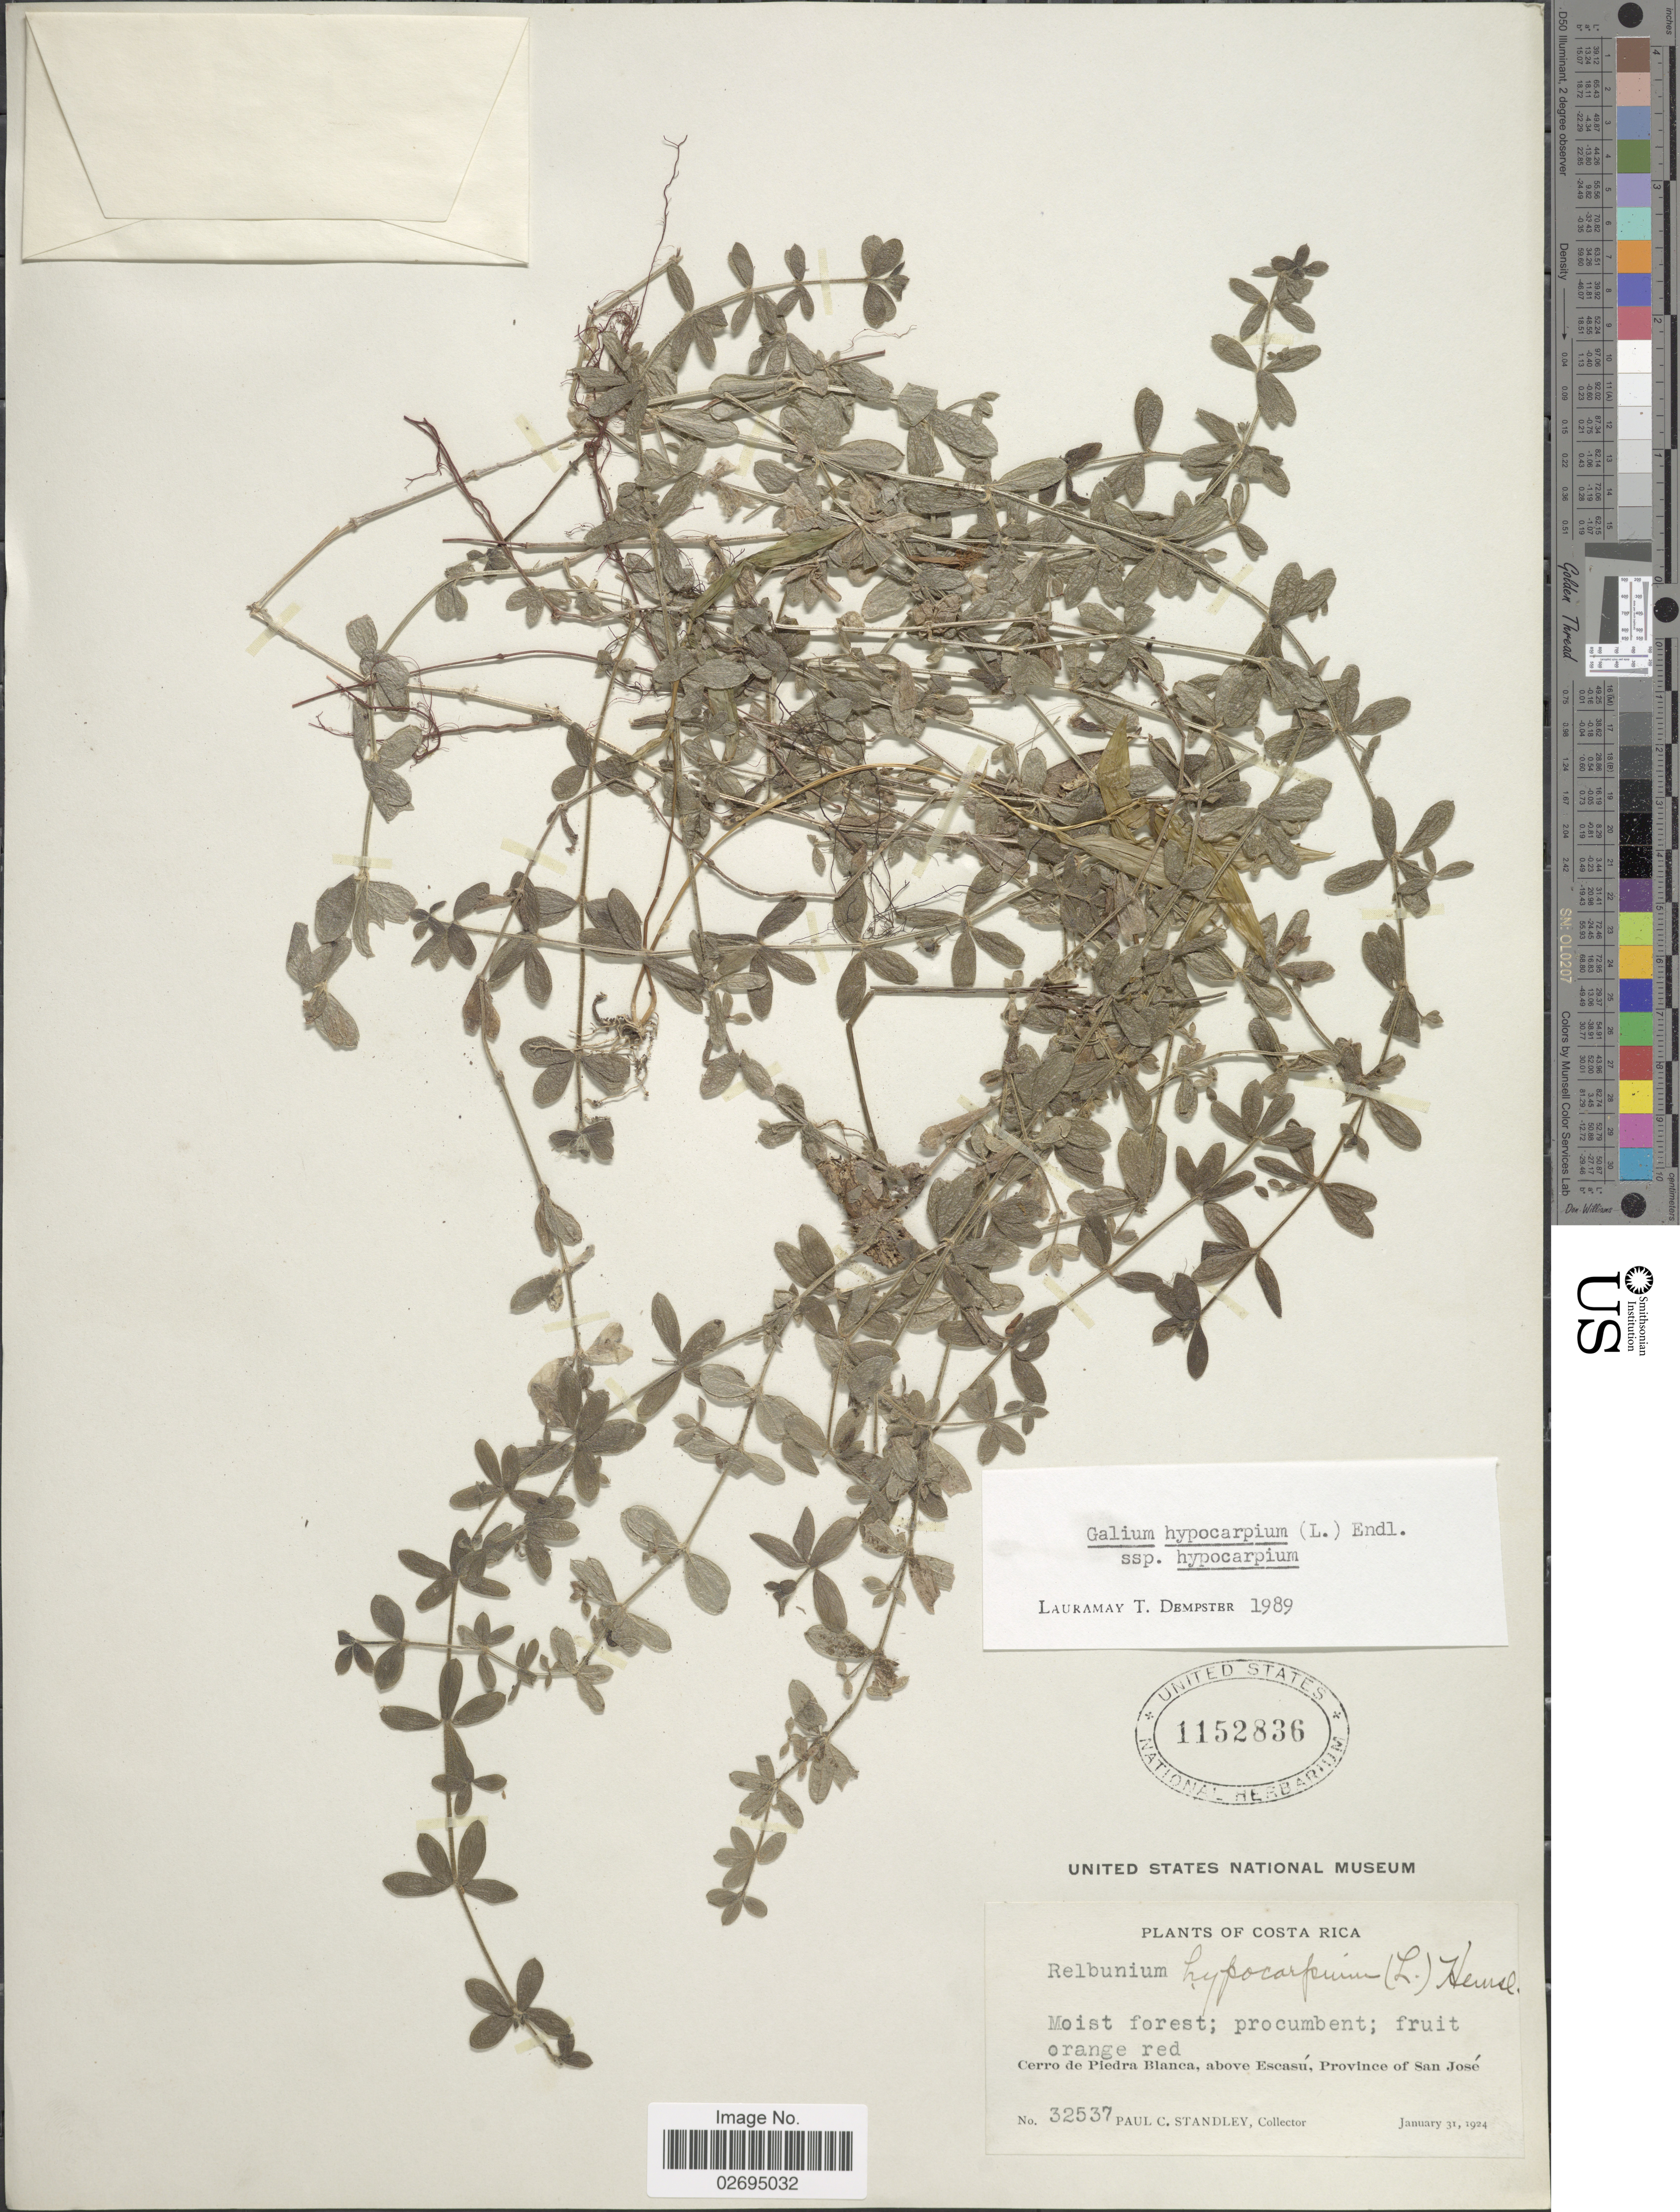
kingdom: Plantae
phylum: Tracheophyta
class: Magnoliopsida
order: Gentianales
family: Rubiaceae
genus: Galium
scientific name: Galium hypocarpium subsp. hypocarpium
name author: (L.) Endl. ex Griseb.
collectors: P. C. Standley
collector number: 32537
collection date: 1924-01-31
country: Costa Rica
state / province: San José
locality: Cerro de Piedra Blanca, above Escasú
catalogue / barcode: US 1152836